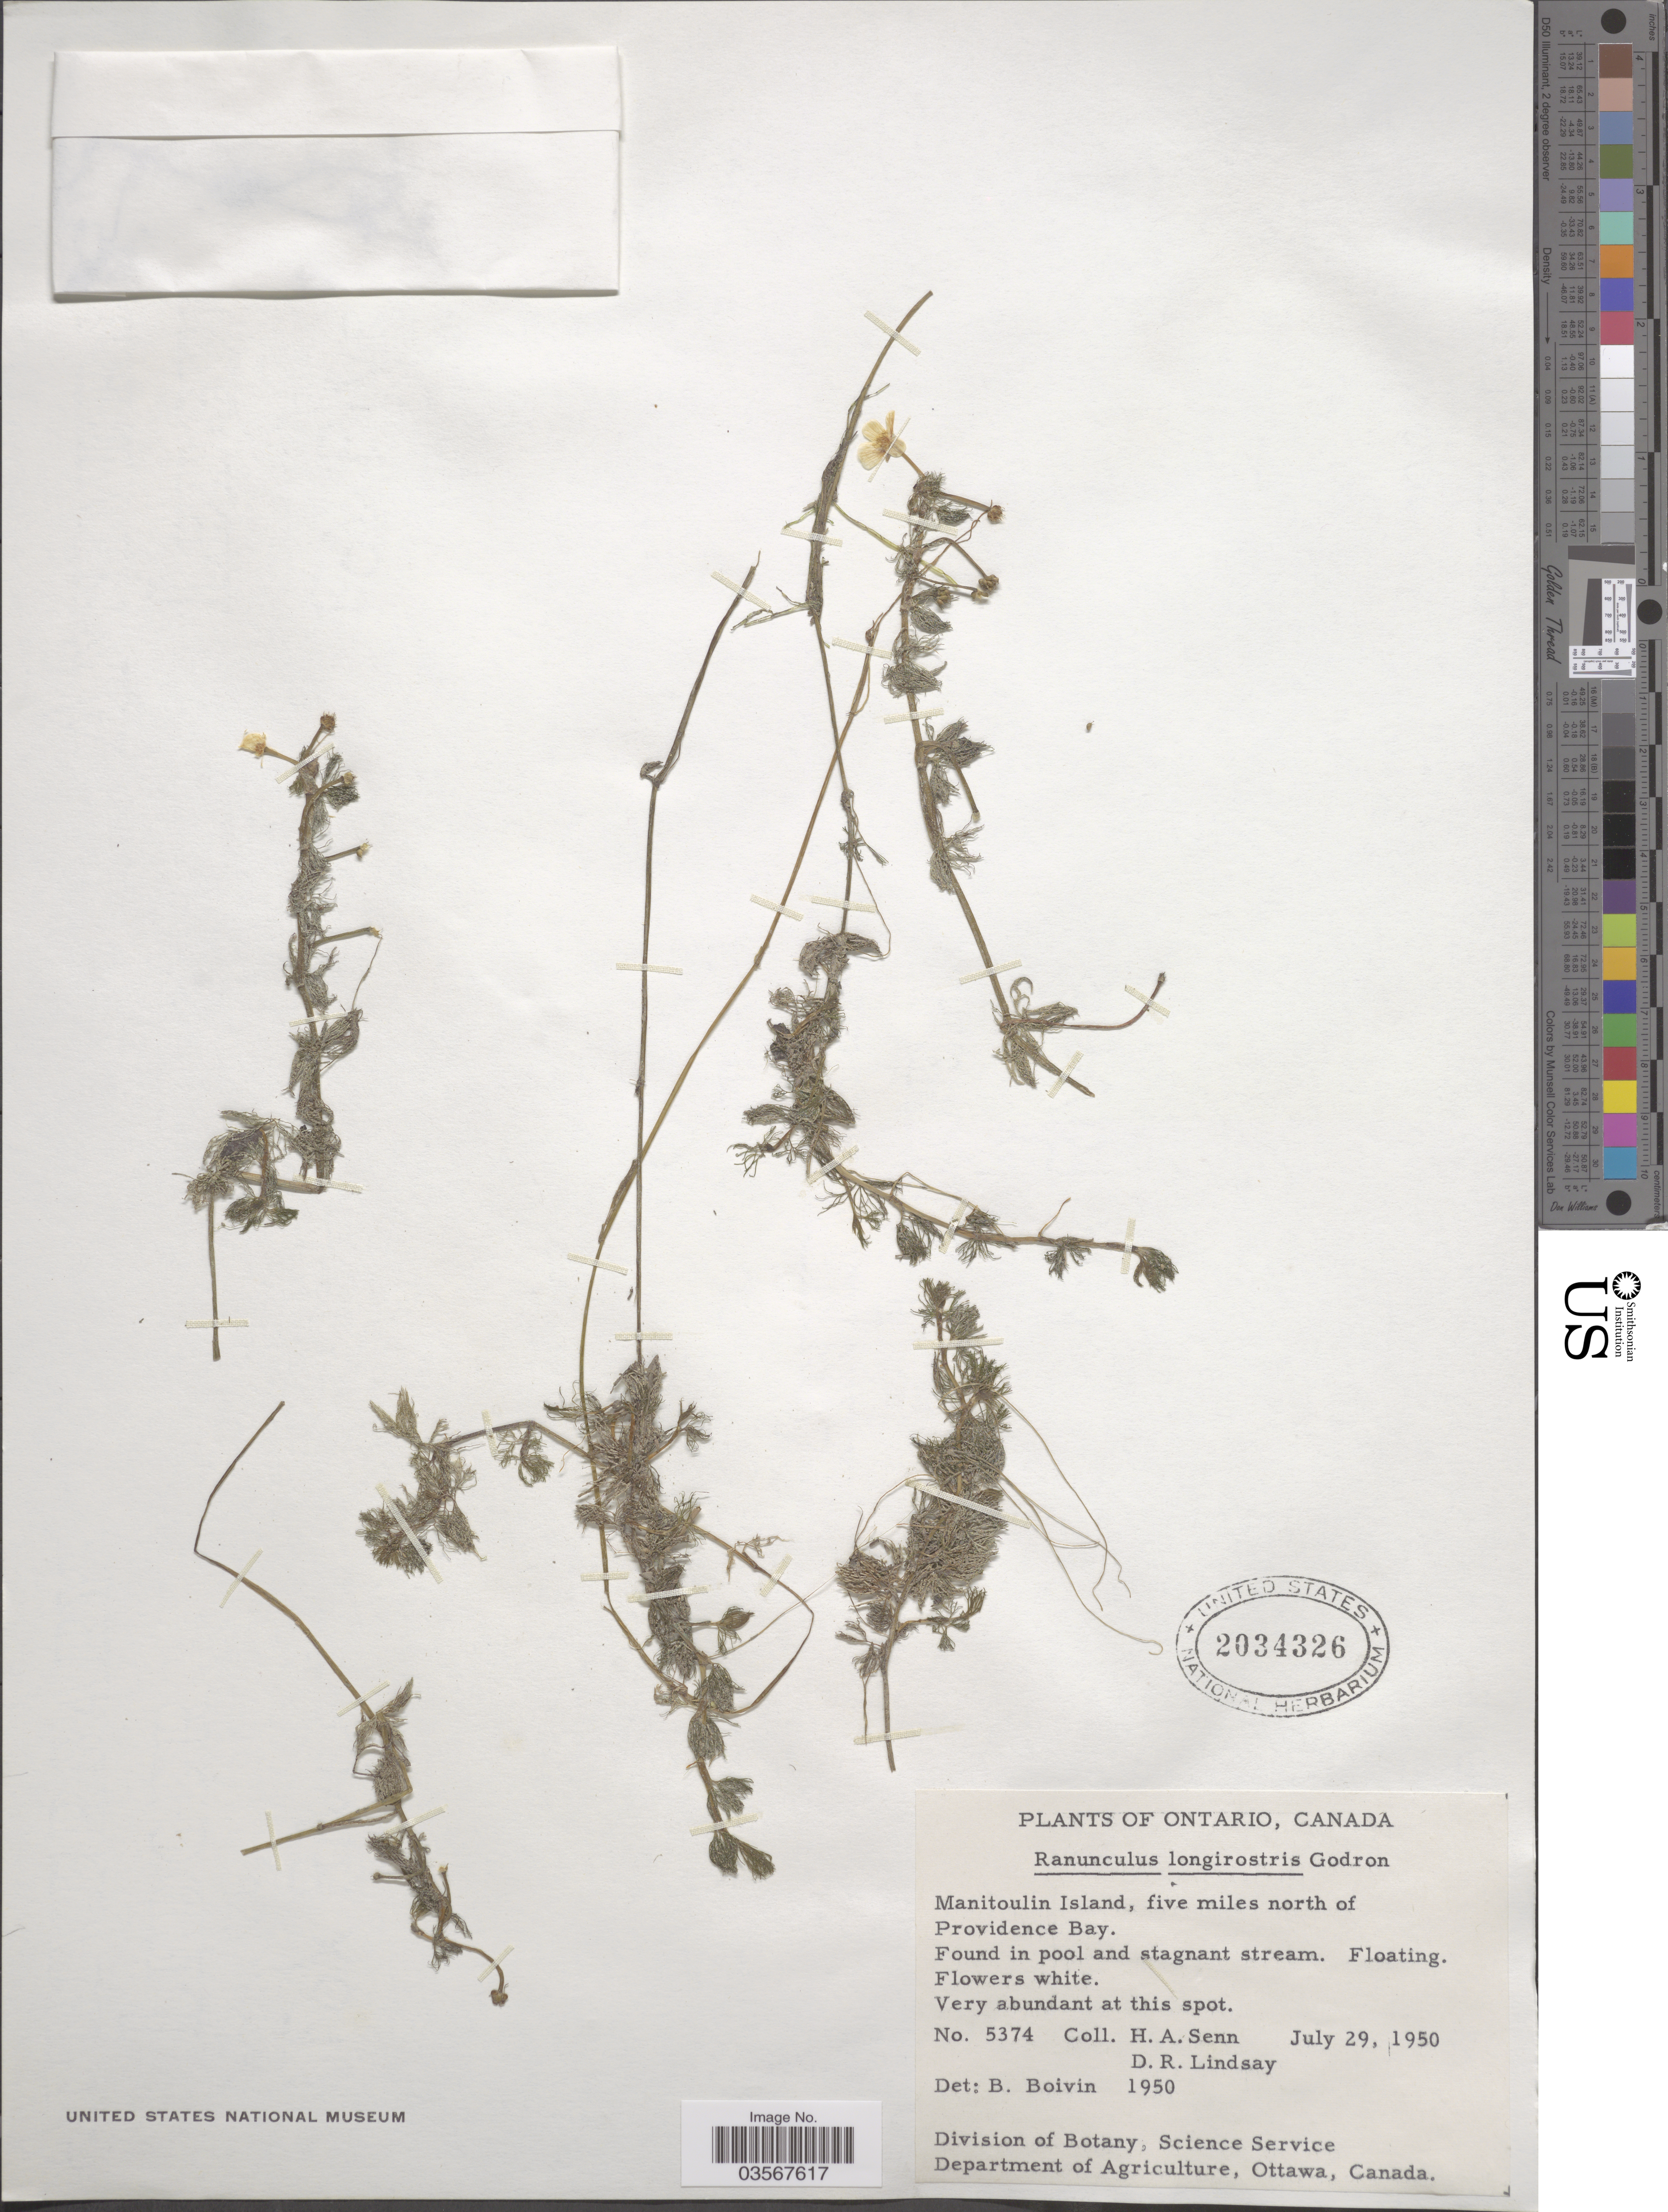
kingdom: Plantae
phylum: Tracheophyta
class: Magnoliopsida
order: Ranunculales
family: Ranunculaceae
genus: Ranunculus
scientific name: Ranunculus longirostris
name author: Godr.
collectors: H. Senn & D. Lindsay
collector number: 5374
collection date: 1950-07-29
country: Canada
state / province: Ontario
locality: Manitoulin Island, five miles north of Providence Bay.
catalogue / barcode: US 2034326